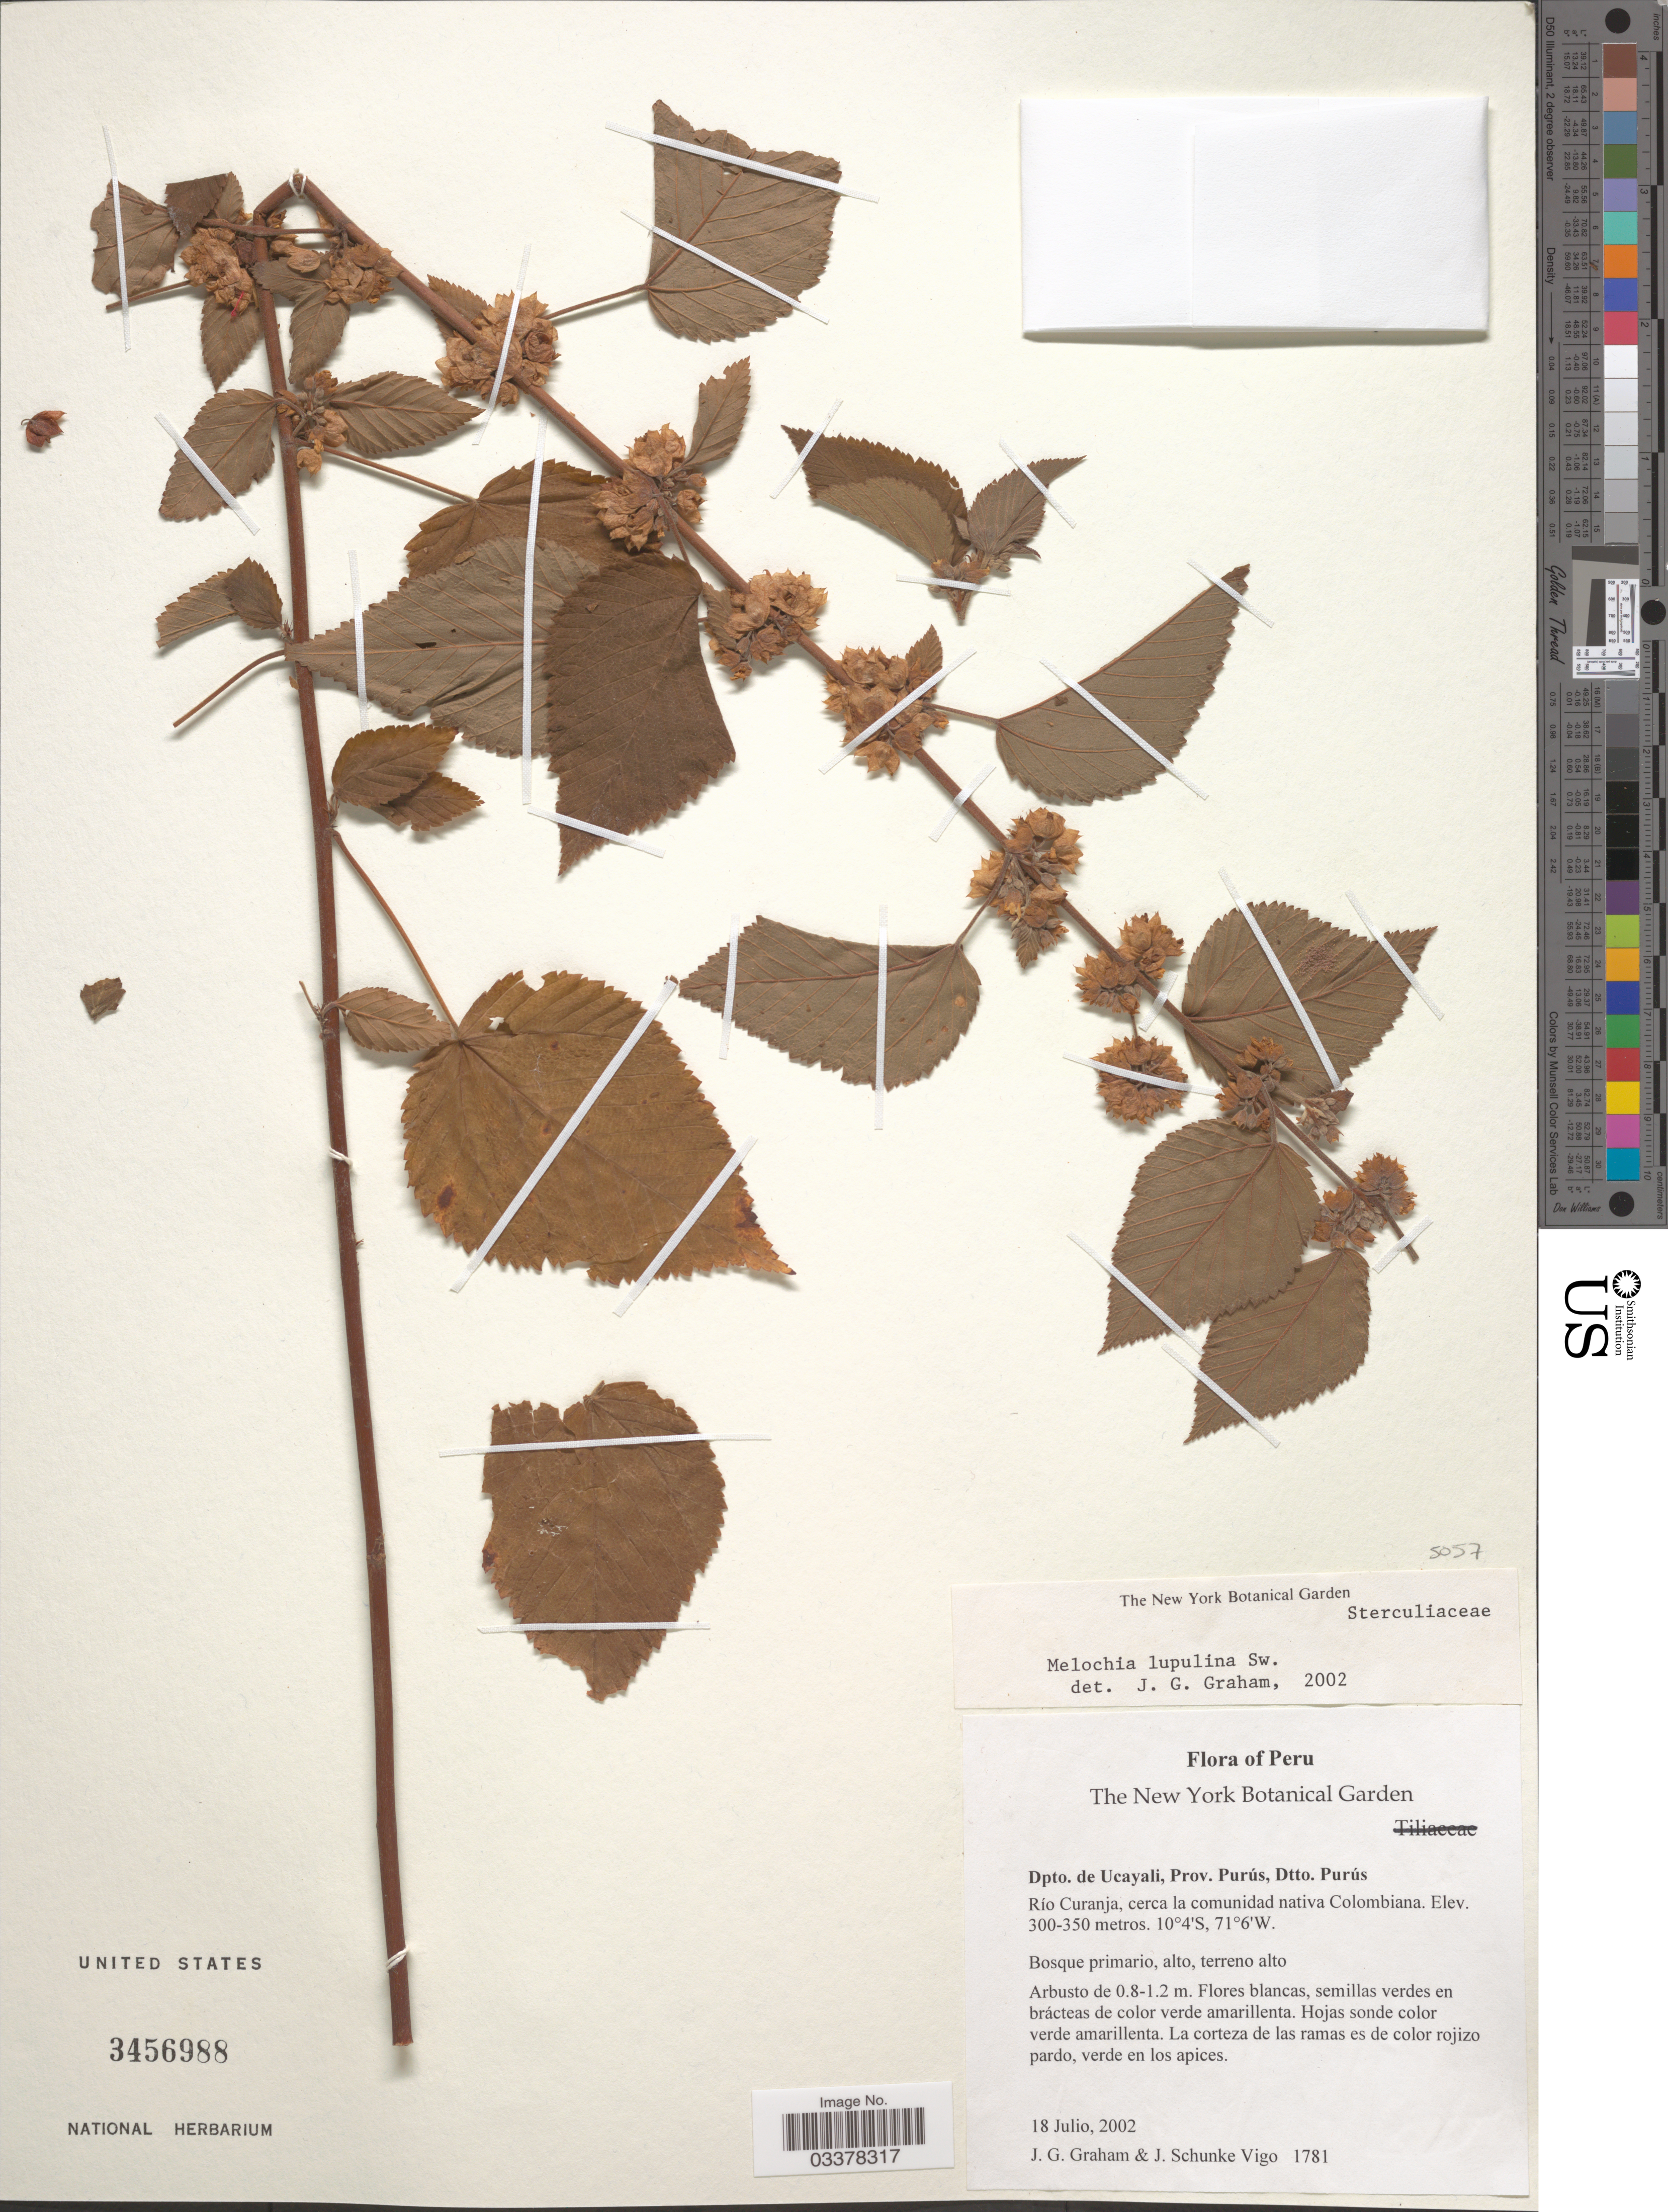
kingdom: Plantae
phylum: Tracheophyta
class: Magnoliopsida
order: Malvales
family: Malvaceae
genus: Melochia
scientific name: Melochia lupulina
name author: Sw.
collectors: J. Graham & J. Schunke Vigo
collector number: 1781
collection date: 2002-07-18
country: Peru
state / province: Ucayali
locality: Dpto. de Ucayali, Prov. Purús, Dtto. Purús. Río Curanja, cerca la comunidad nativa Colombiana.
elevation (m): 300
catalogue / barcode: US 3456988